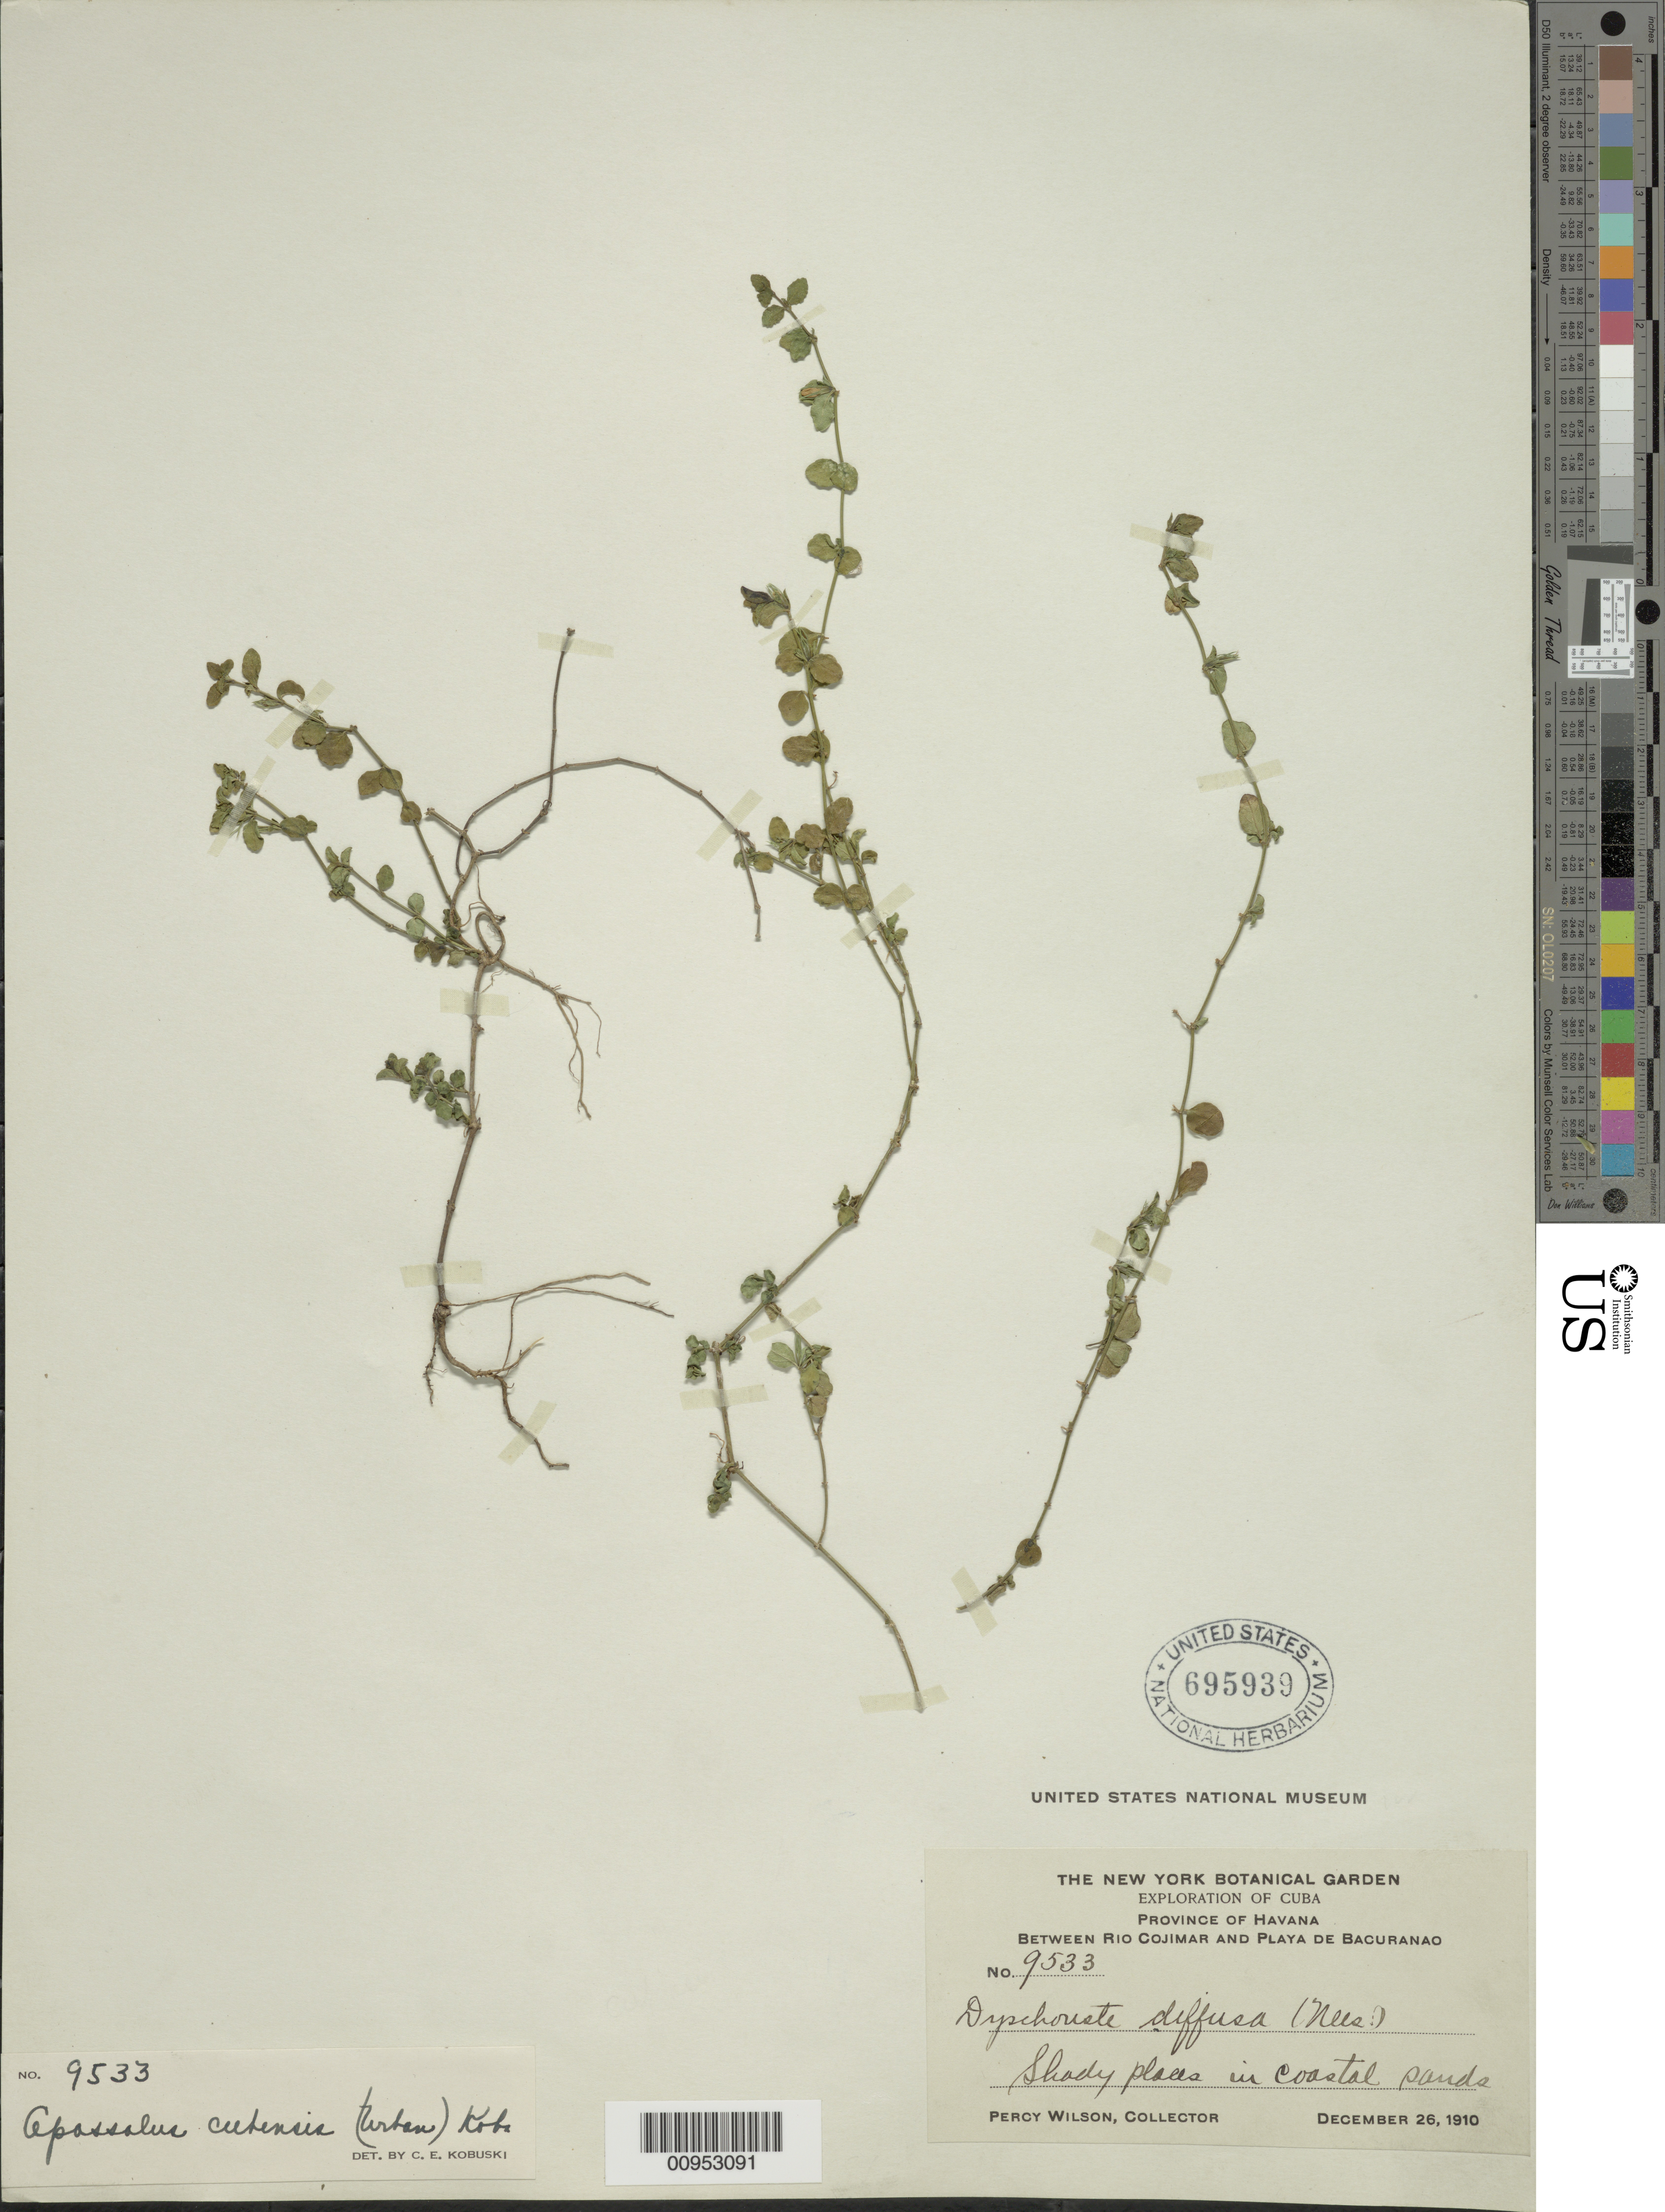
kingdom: Plantae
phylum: Tracheophyta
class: Magnoliopsida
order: Lamiales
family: Acanthaceae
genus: Apassalus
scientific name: Apassalus diffusus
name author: (Nees) Kobuski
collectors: P. Wilson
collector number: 9533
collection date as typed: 26 Dec 1910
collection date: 1910-12-26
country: Cuba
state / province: La Habana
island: Cuba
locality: Between Río Cojímar and Playa de Bacuranao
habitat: Shady places in coastal sands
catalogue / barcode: US 695939